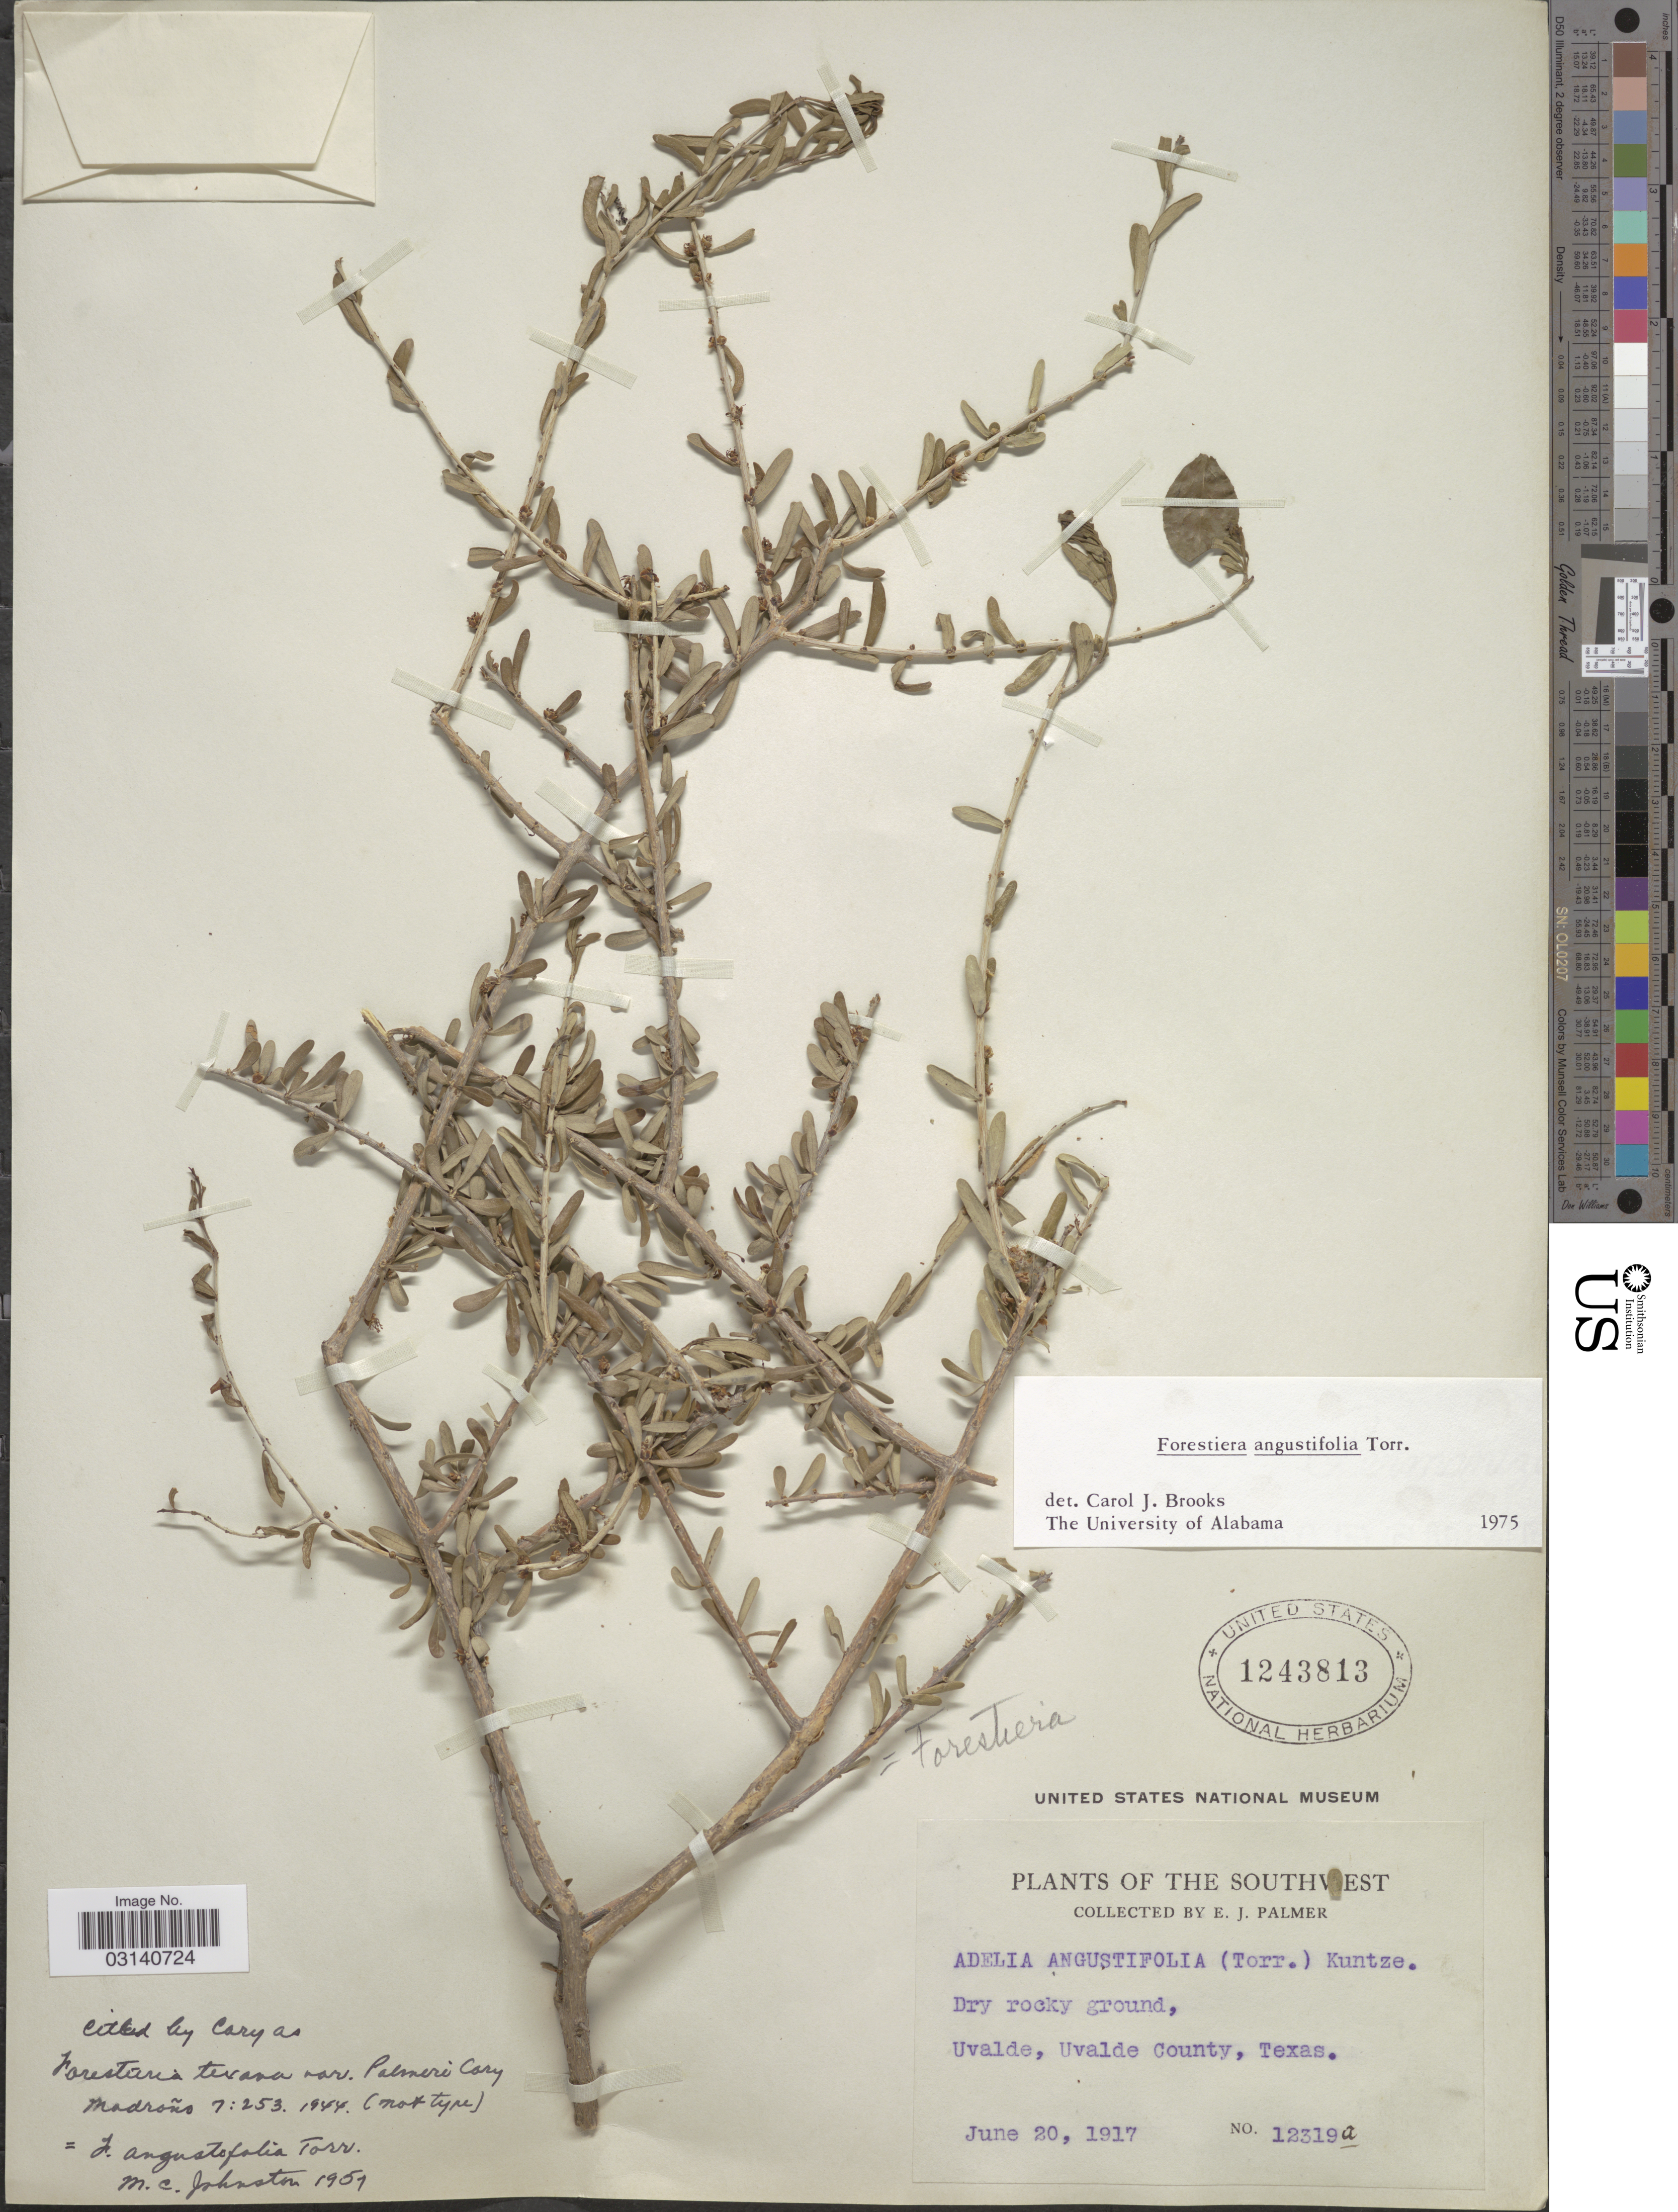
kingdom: Plantae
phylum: Tracheophyta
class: Magnoliopsida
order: Lamiales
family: Oleaceae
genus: Forestiera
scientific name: Forestiera angustifolia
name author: Torr.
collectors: E. J. Palmer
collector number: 12319a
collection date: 1917-06-20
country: United States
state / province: Texas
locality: The Southwest, Uvalde, Uvalde County.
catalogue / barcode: US 1243813